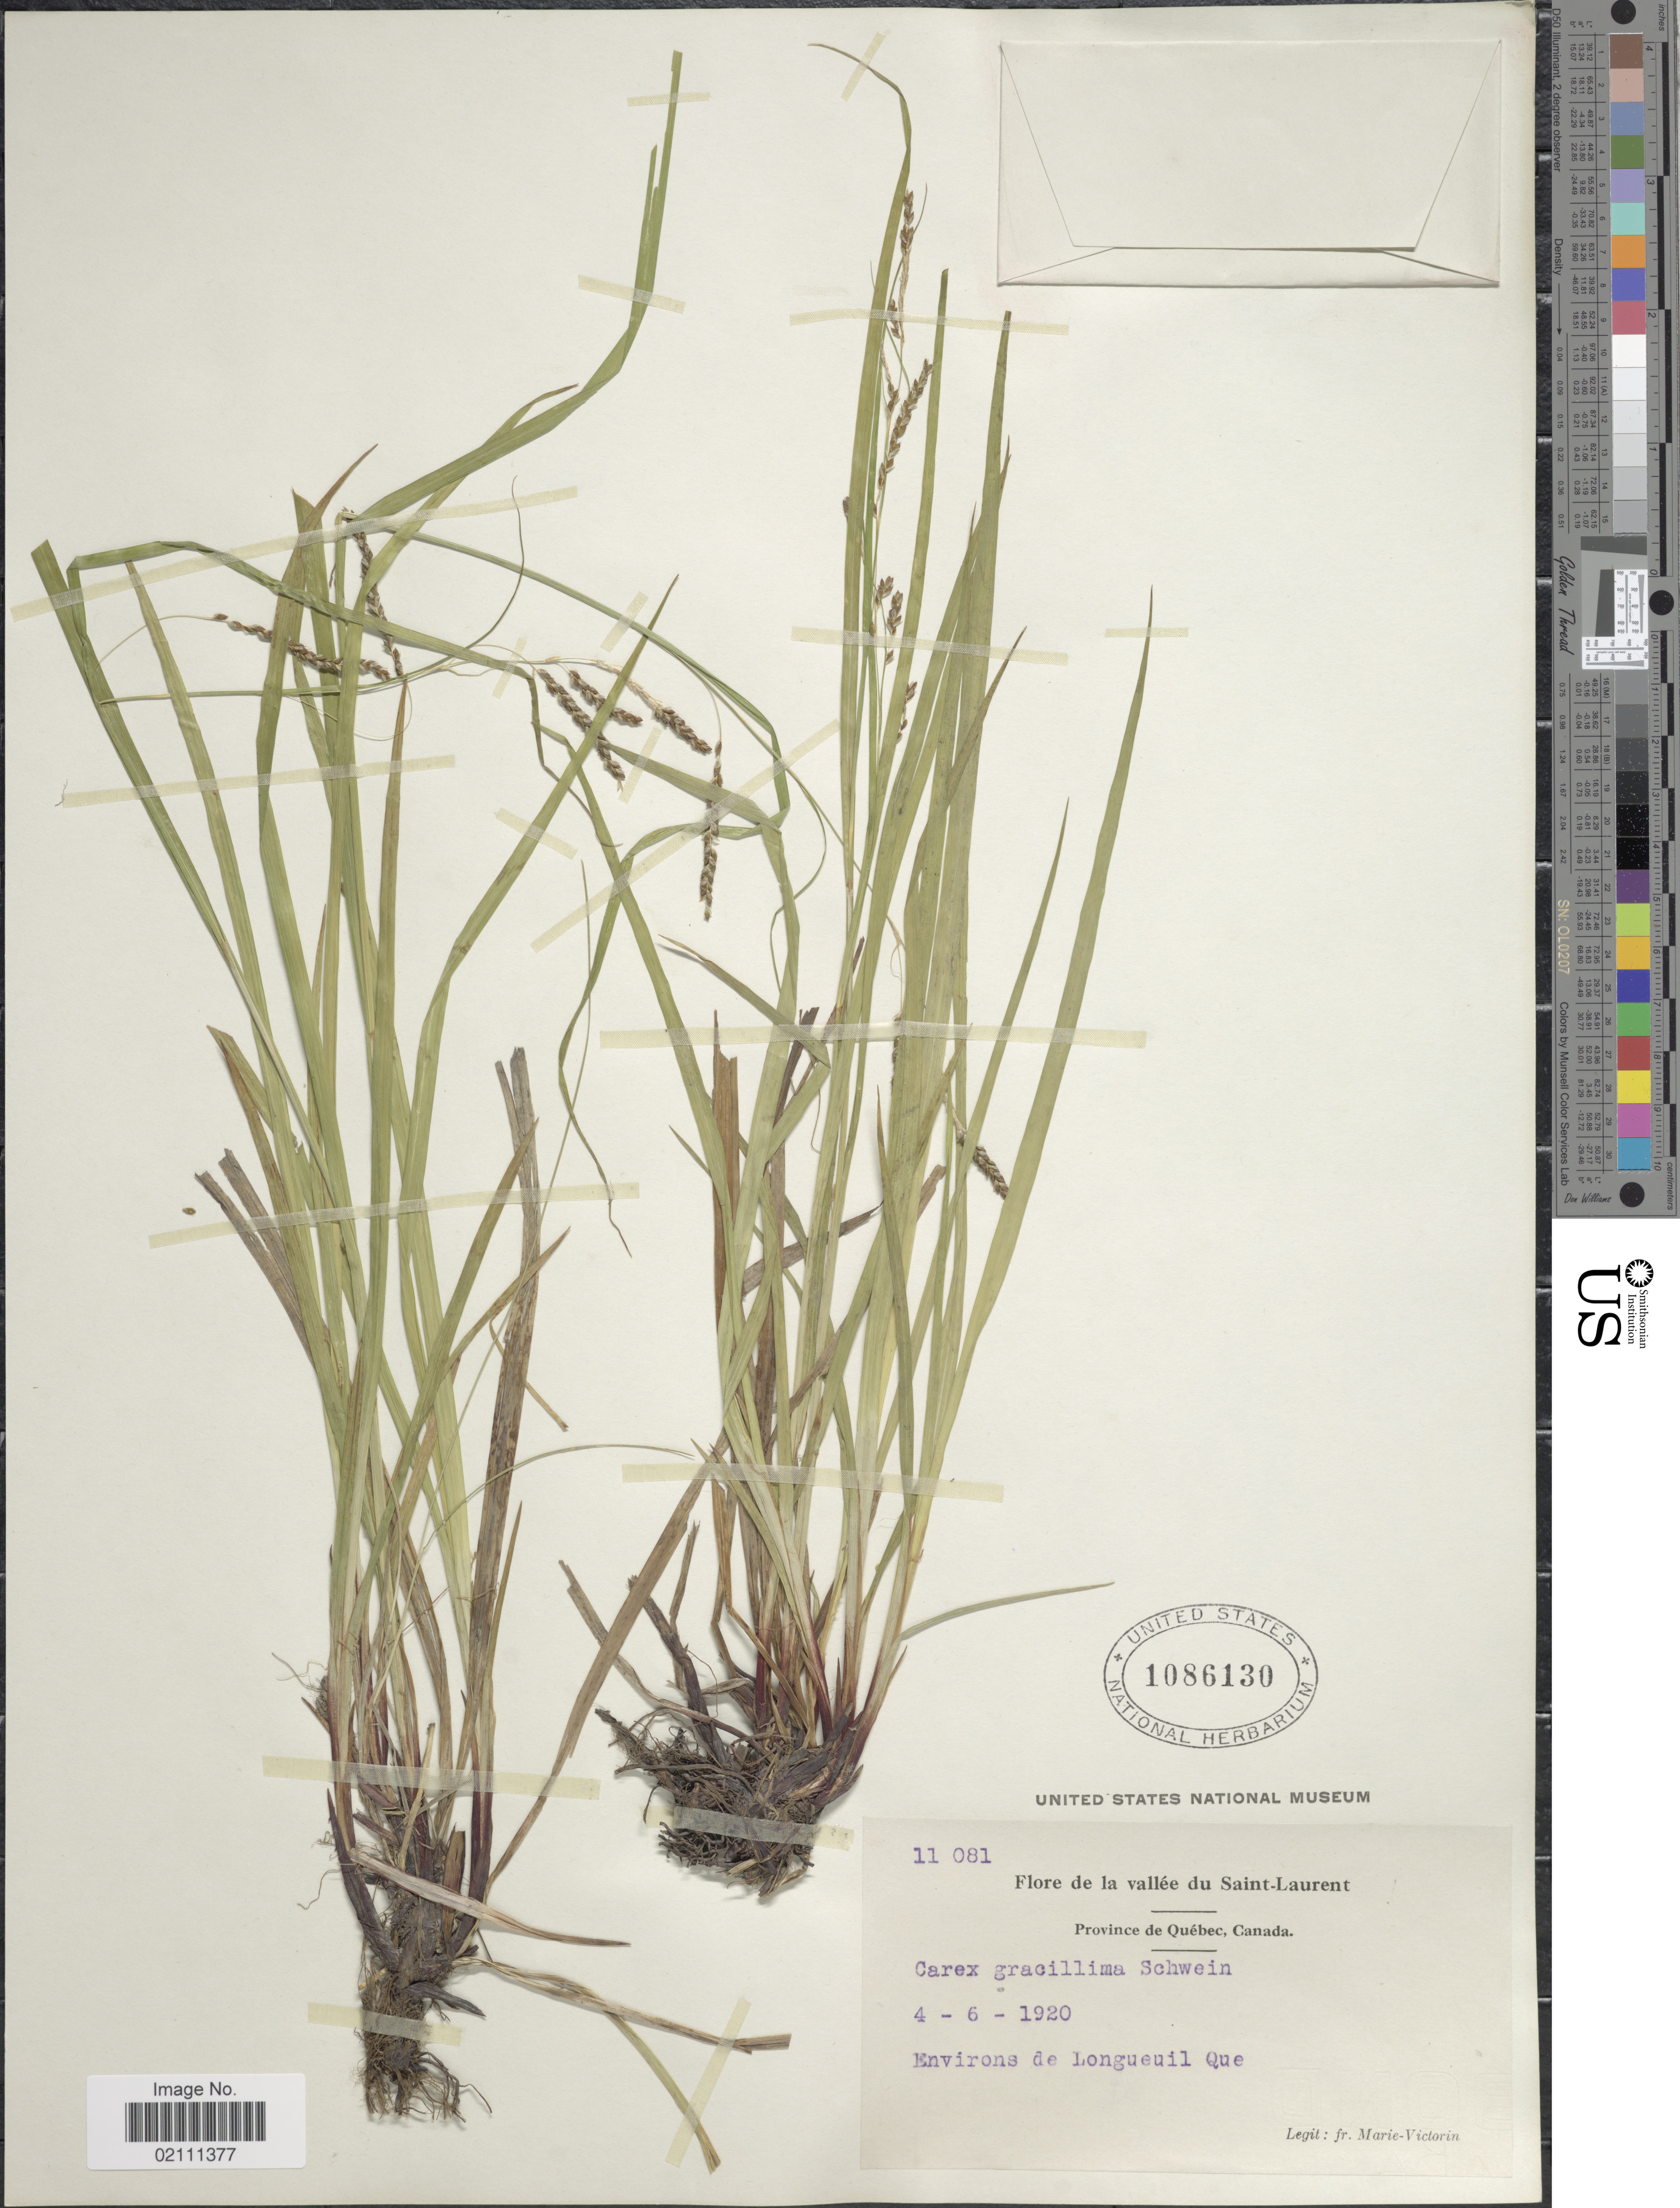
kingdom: Plantae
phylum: Tracheophyta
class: Liliopsida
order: Poales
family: Cyperaceae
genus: Carex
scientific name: Carex gracillima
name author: Schwein.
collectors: Fr. Marie-Victorin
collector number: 11081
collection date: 1920-06-04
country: Canada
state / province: Quebec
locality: De la vallee du Saint-Laurent, Environs de Longueuil.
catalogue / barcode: US 1086130